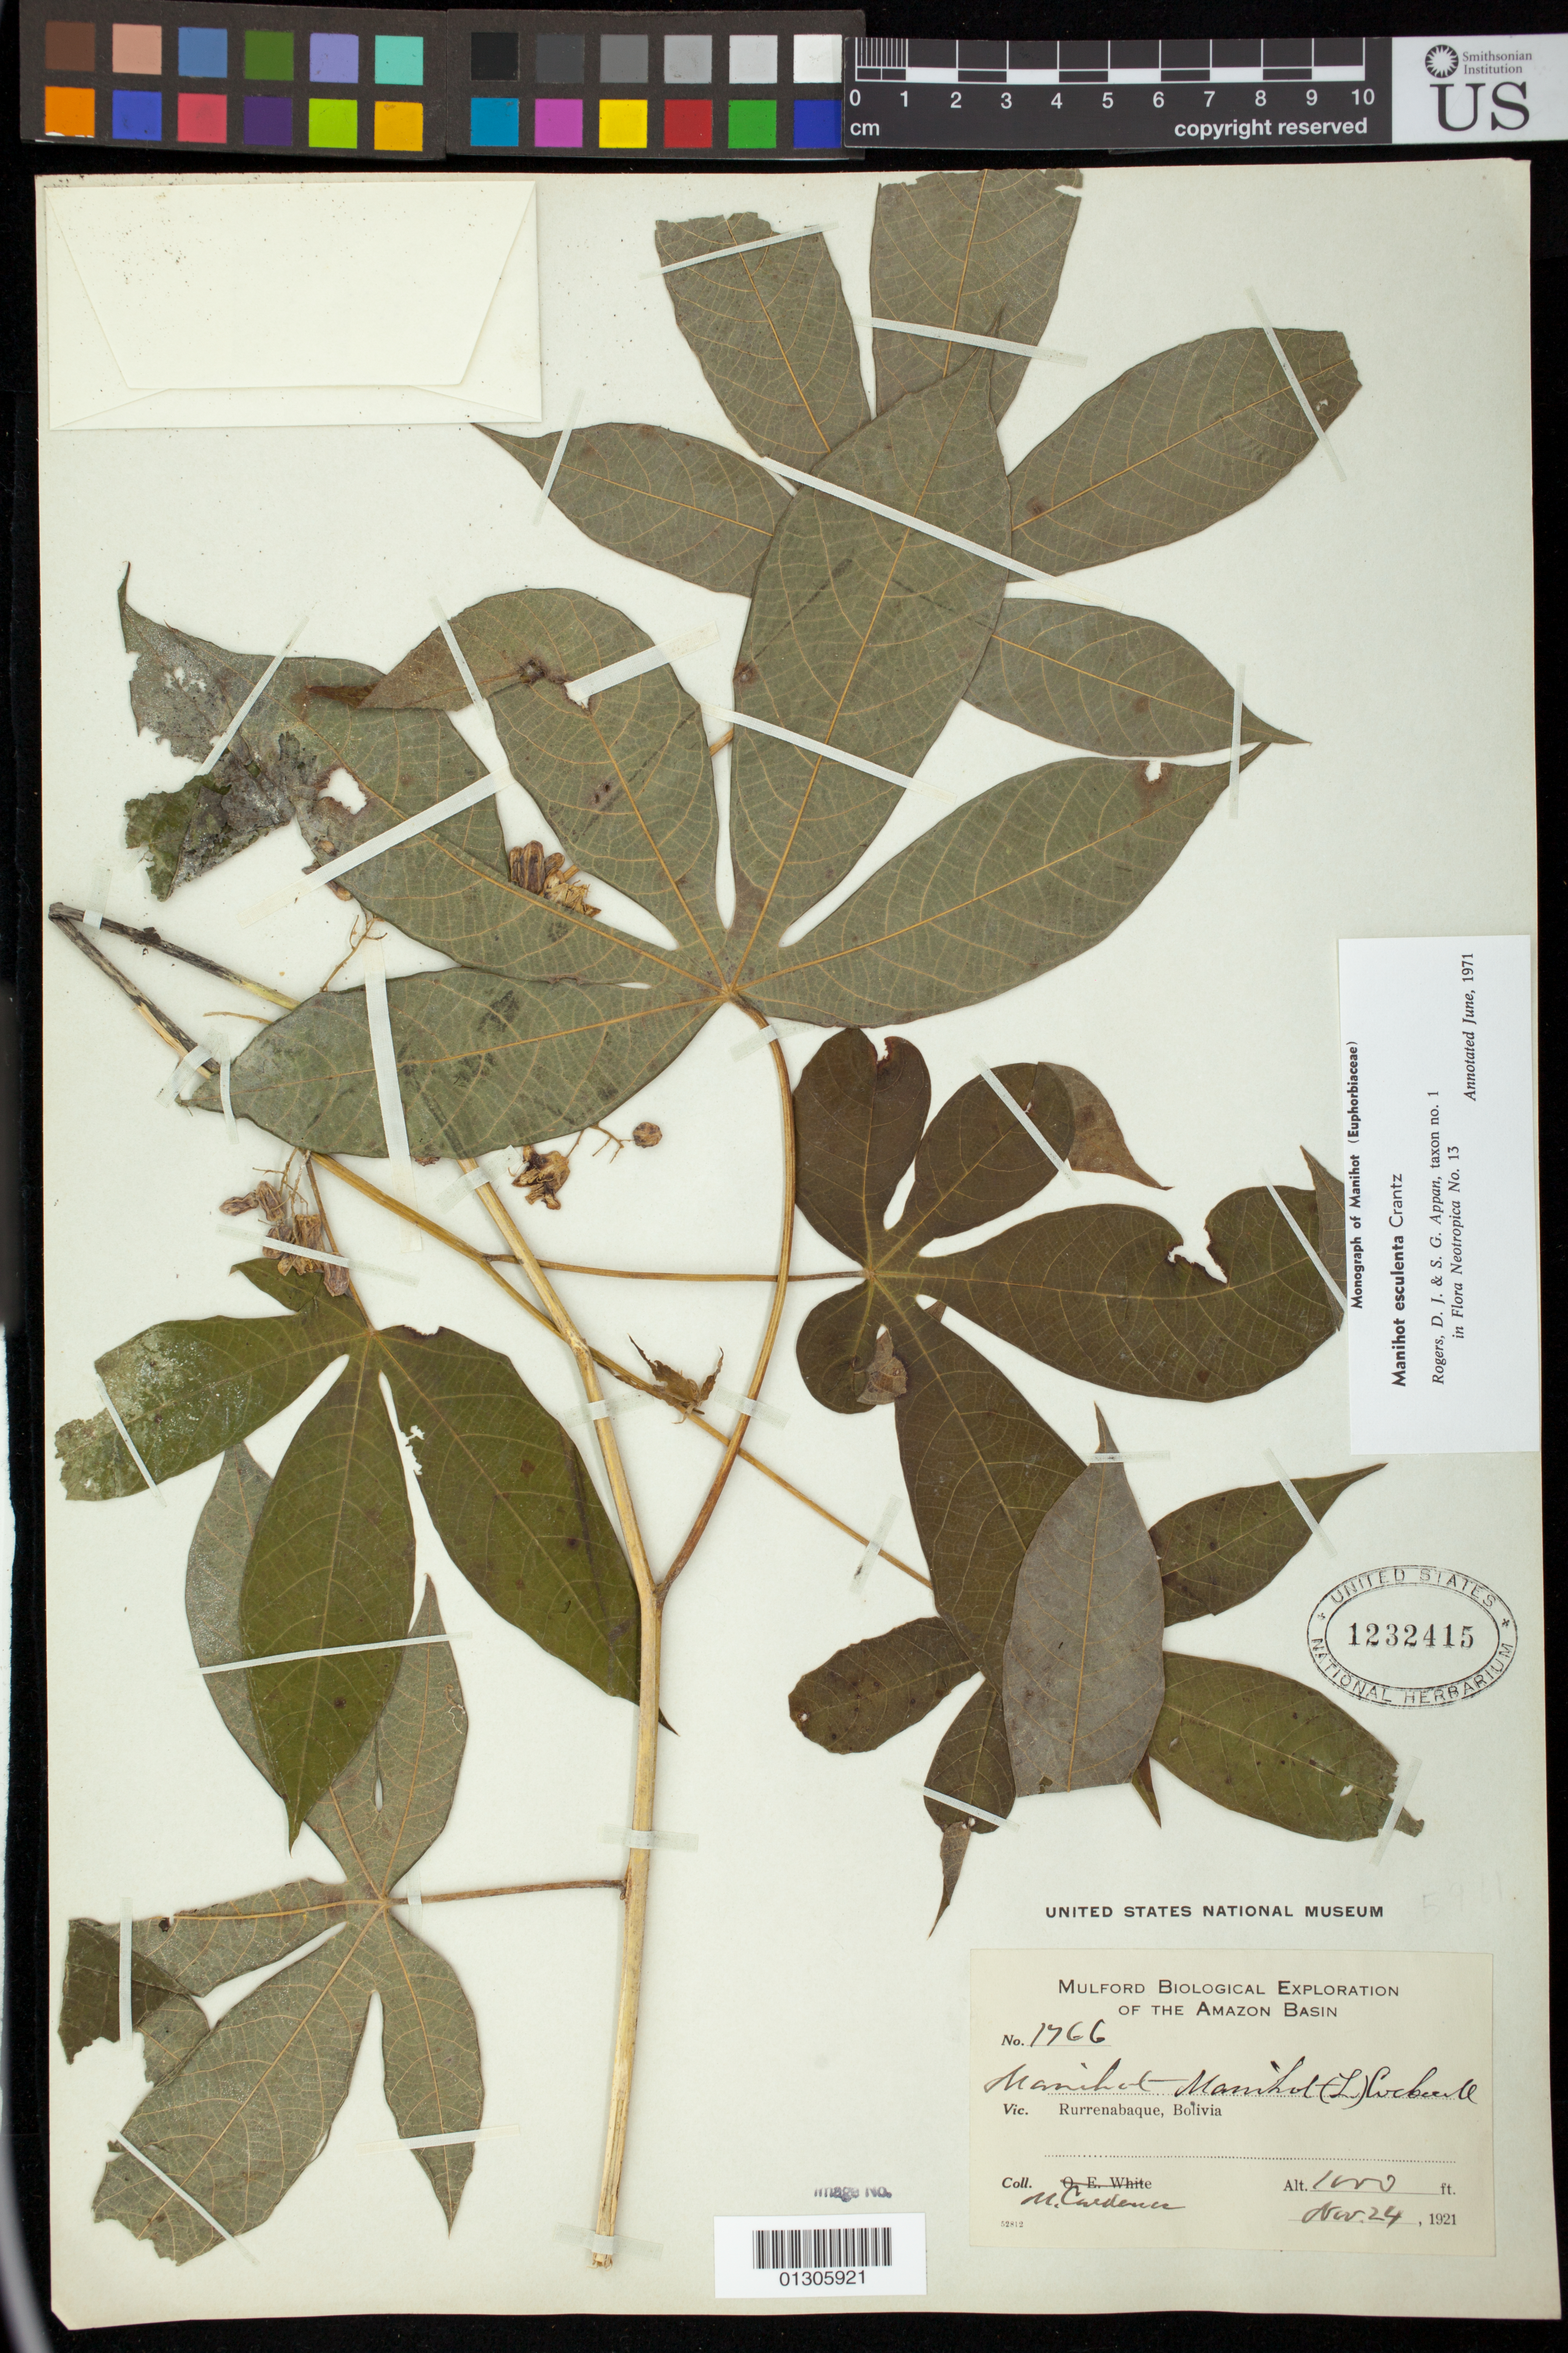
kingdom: Plantae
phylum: Tracheophyta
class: Magnoliopsida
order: Malpighiales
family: Euphorbiaceae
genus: Manihot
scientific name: Manihot condensata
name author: D.J. Rogers & Appan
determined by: Mendoza, M.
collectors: M. Cárdenas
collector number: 1766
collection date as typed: Nov. 24, 1921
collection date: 1921-11-24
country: Bolivia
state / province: Beni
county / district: José Ballivián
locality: Rurrenabaque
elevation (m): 305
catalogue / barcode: US 1232415